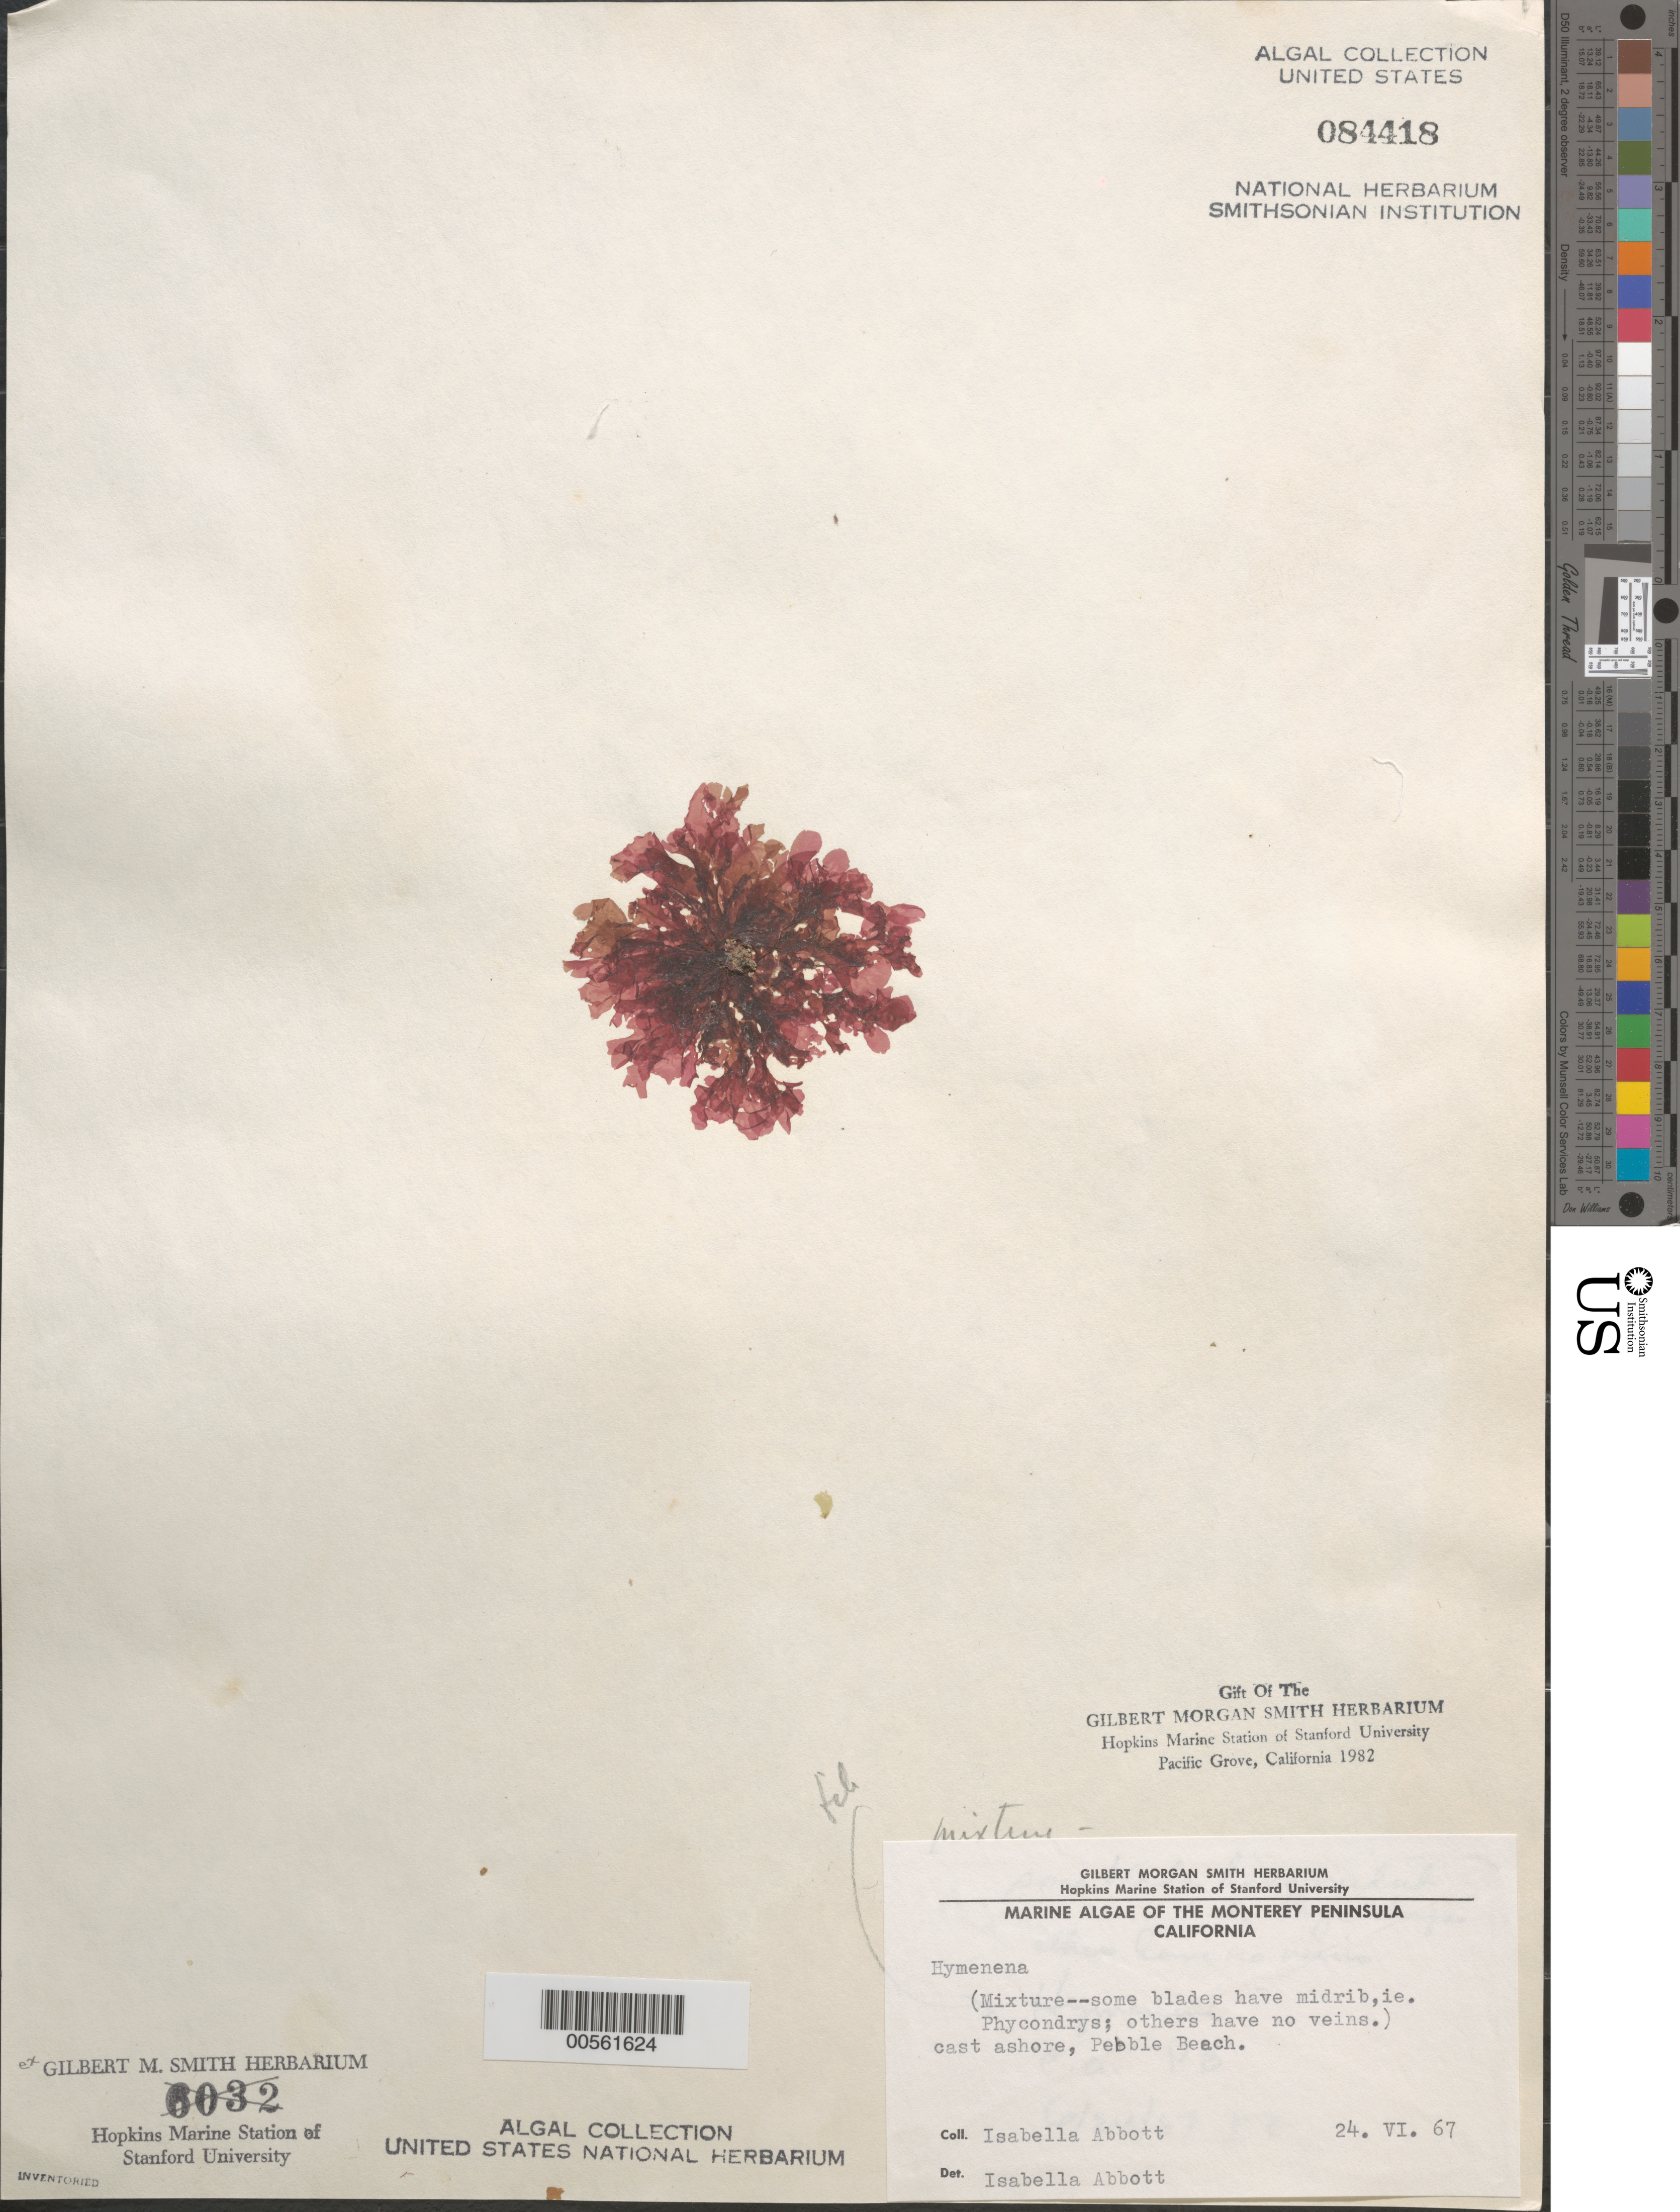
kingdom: Plantae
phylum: Rhodophyta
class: Florideophyceae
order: Ceramiales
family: Delesseriaceae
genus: Hymenena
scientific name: Hymenena sp.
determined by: Abbott, Isabella A.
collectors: I. A. Abbott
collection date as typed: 24 Jun 1967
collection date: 1967-06-24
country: United States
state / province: California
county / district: Monterey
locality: Pebble Beach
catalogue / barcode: US 84418